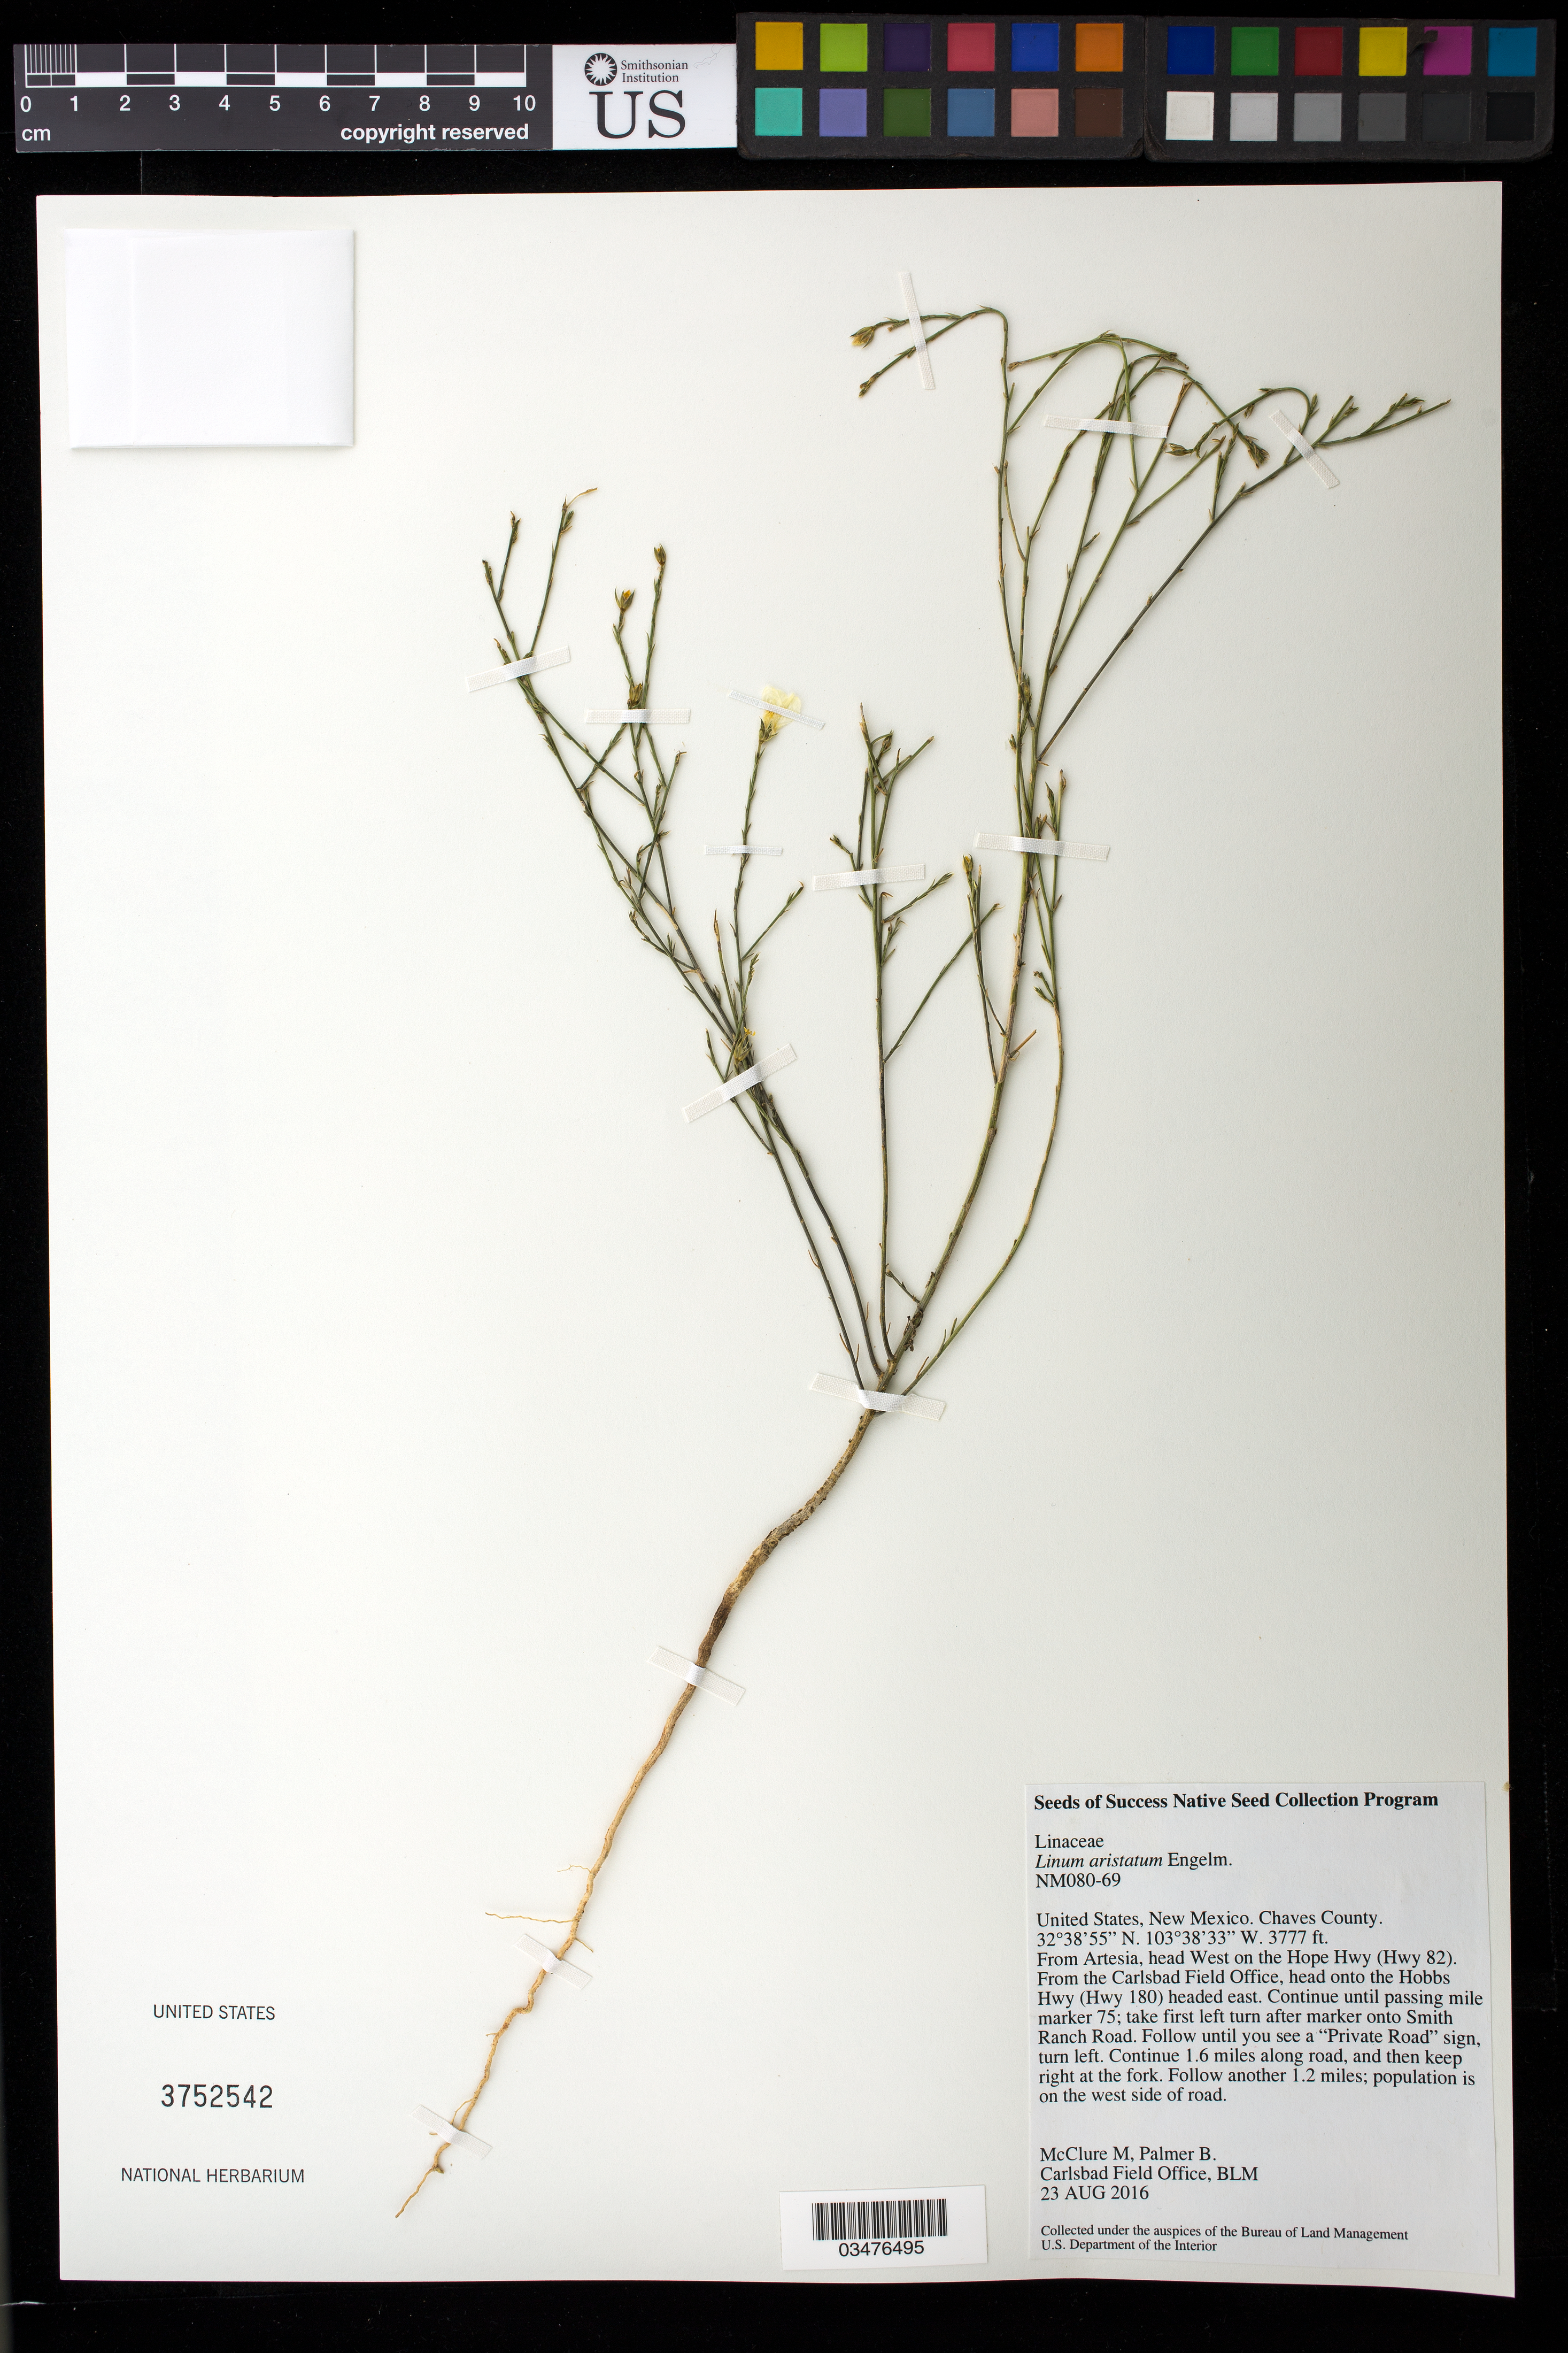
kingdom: Plantae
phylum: Tracheophyta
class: Magnoliopsida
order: Malpighiales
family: Linaceae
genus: Linum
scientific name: Linum aristatum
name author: Engelm.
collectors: M. McClure, B. Palmer & K. Reid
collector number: NM080-69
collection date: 2016-08-23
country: United States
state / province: New Mexico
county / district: Lea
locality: Smith Ranch Road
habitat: R042XC003NM - Loamy sand ecological site, Pyote and Maljamar fine sands. Population found mainly off roadsides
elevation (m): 1151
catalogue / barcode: US 3752542